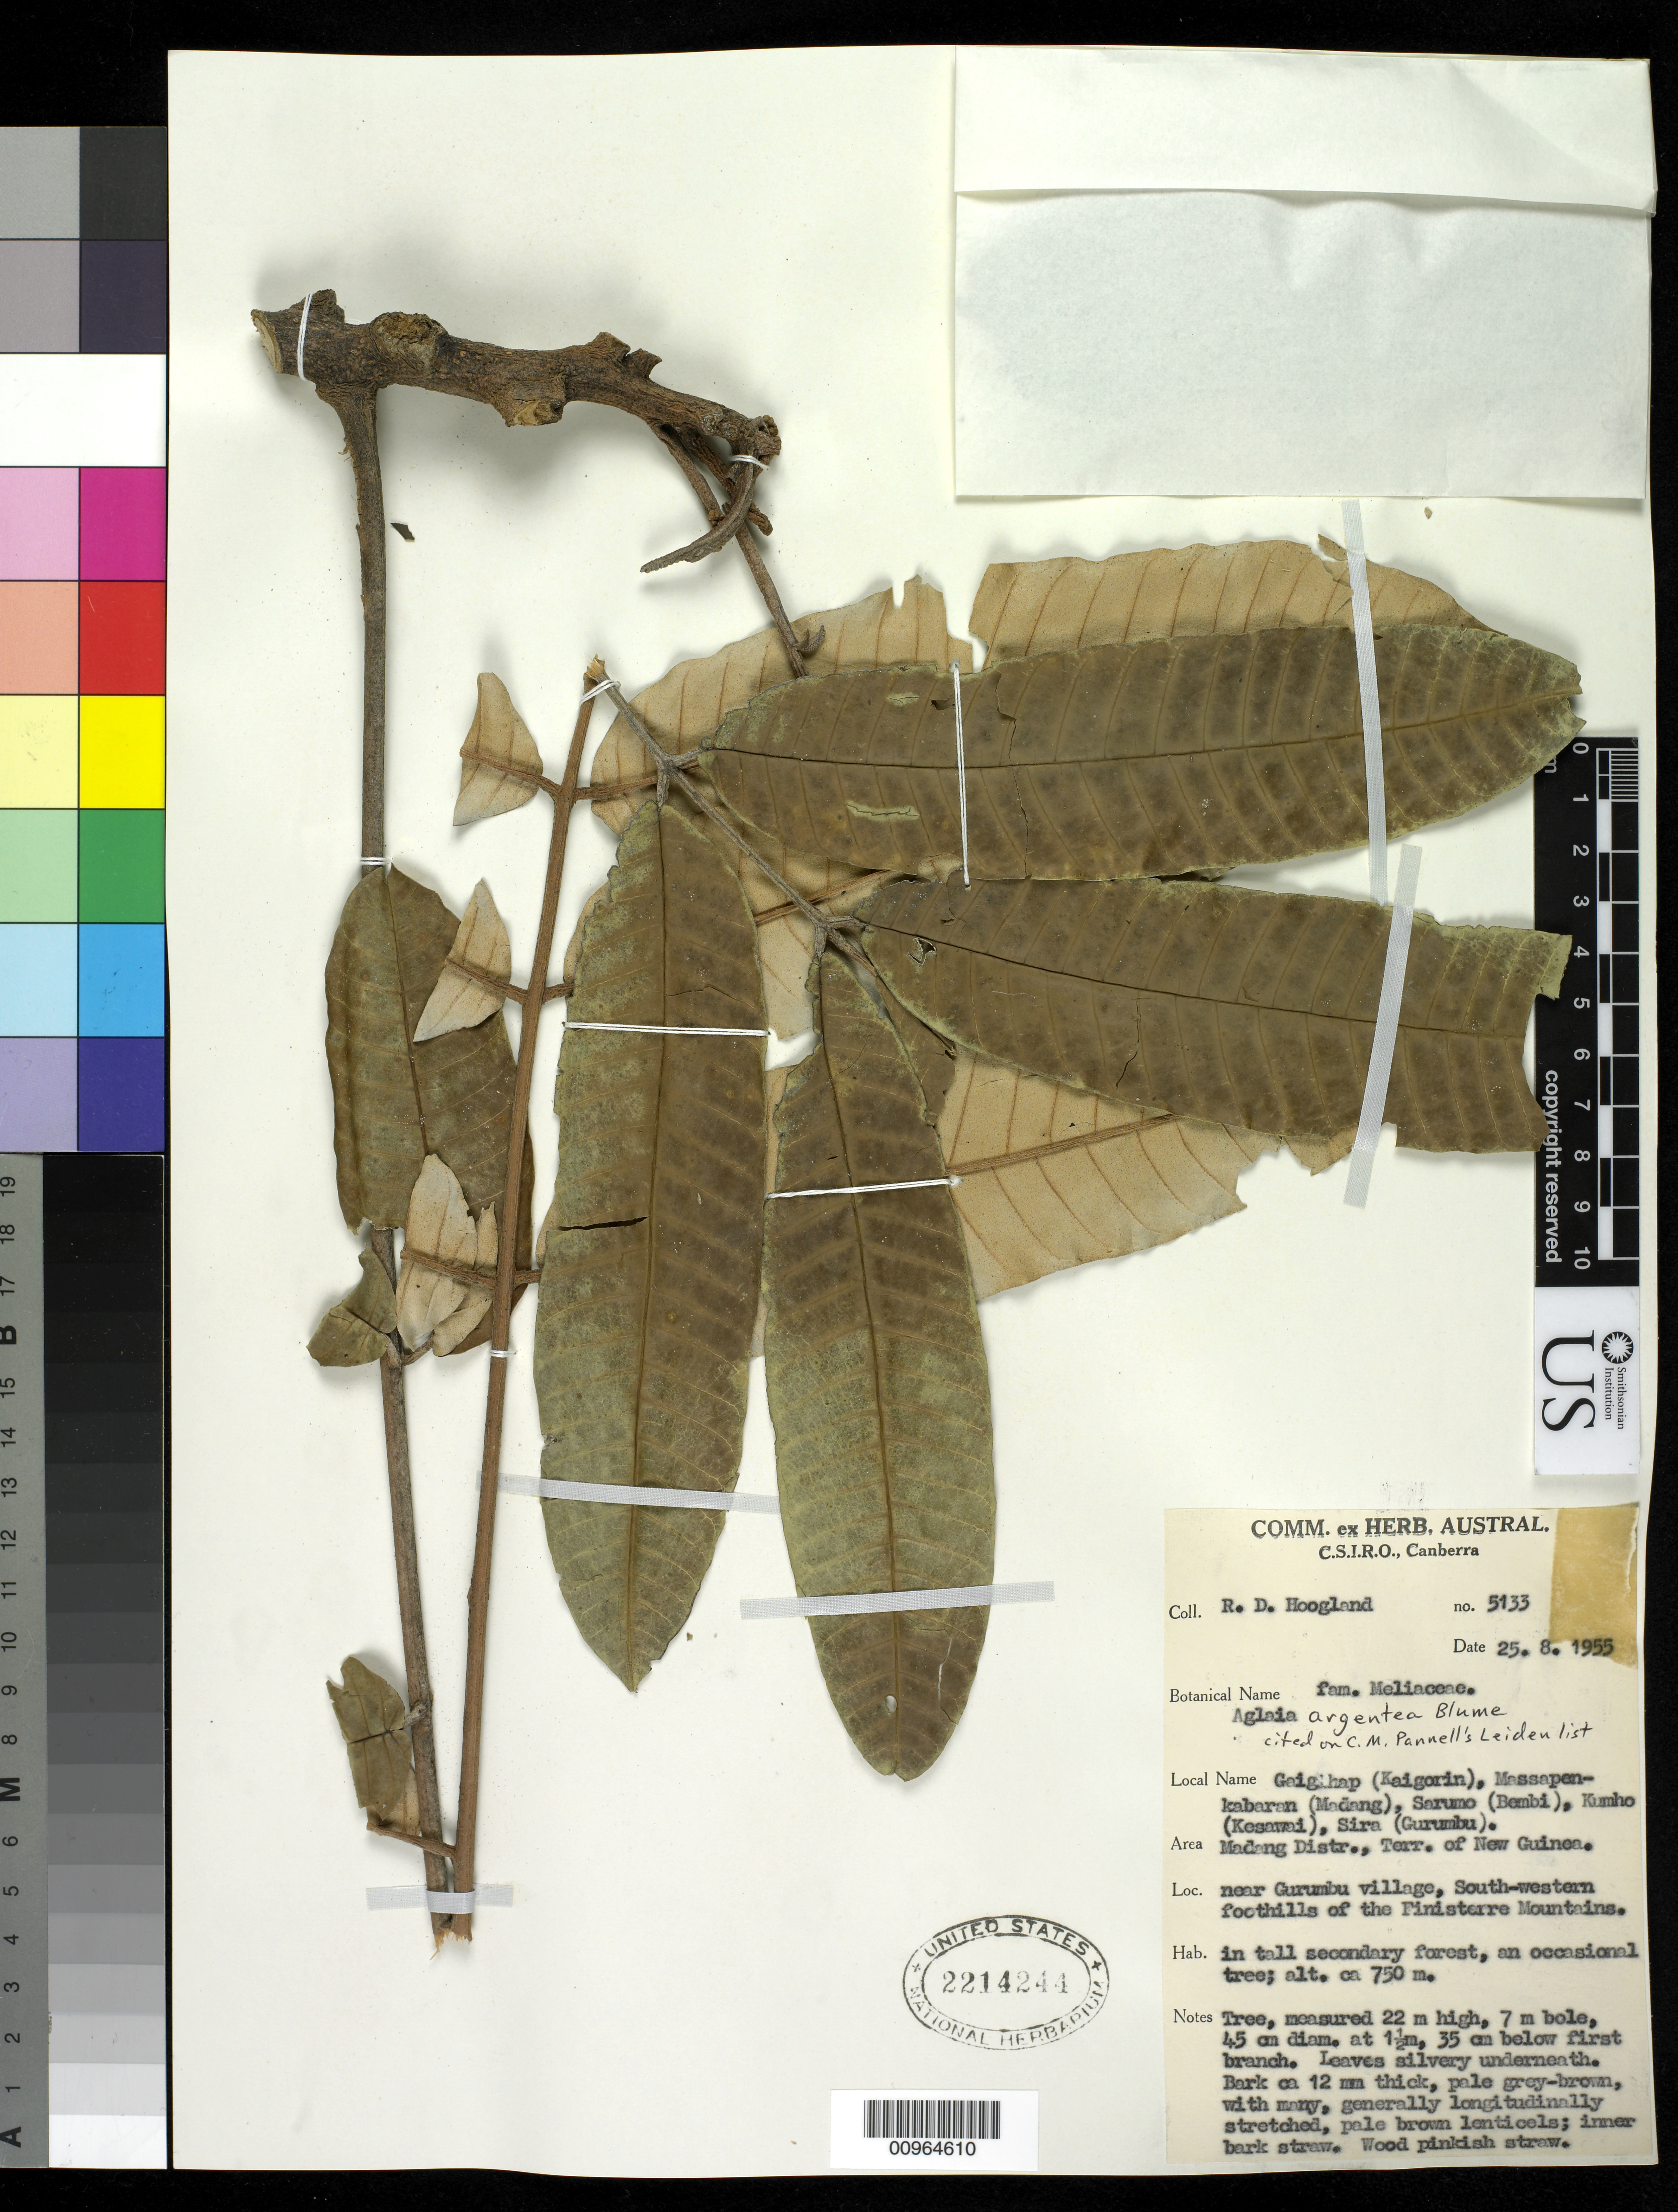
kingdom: Plantae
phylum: Tracheophyta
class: Magnoliopsida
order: Sapindales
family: Meliaceae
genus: Aglaia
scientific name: Aglaia argentea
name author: Blume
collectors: R. D. Hoogland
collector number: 5133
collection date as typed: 25 Aug 1955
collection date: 1955-08-25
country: Papua New Guinea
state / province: Madang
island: New Guinea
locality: Near Gurumbu village, South-western foothills of the Finisterre Mountains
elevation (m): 750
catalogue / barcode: US 2214244